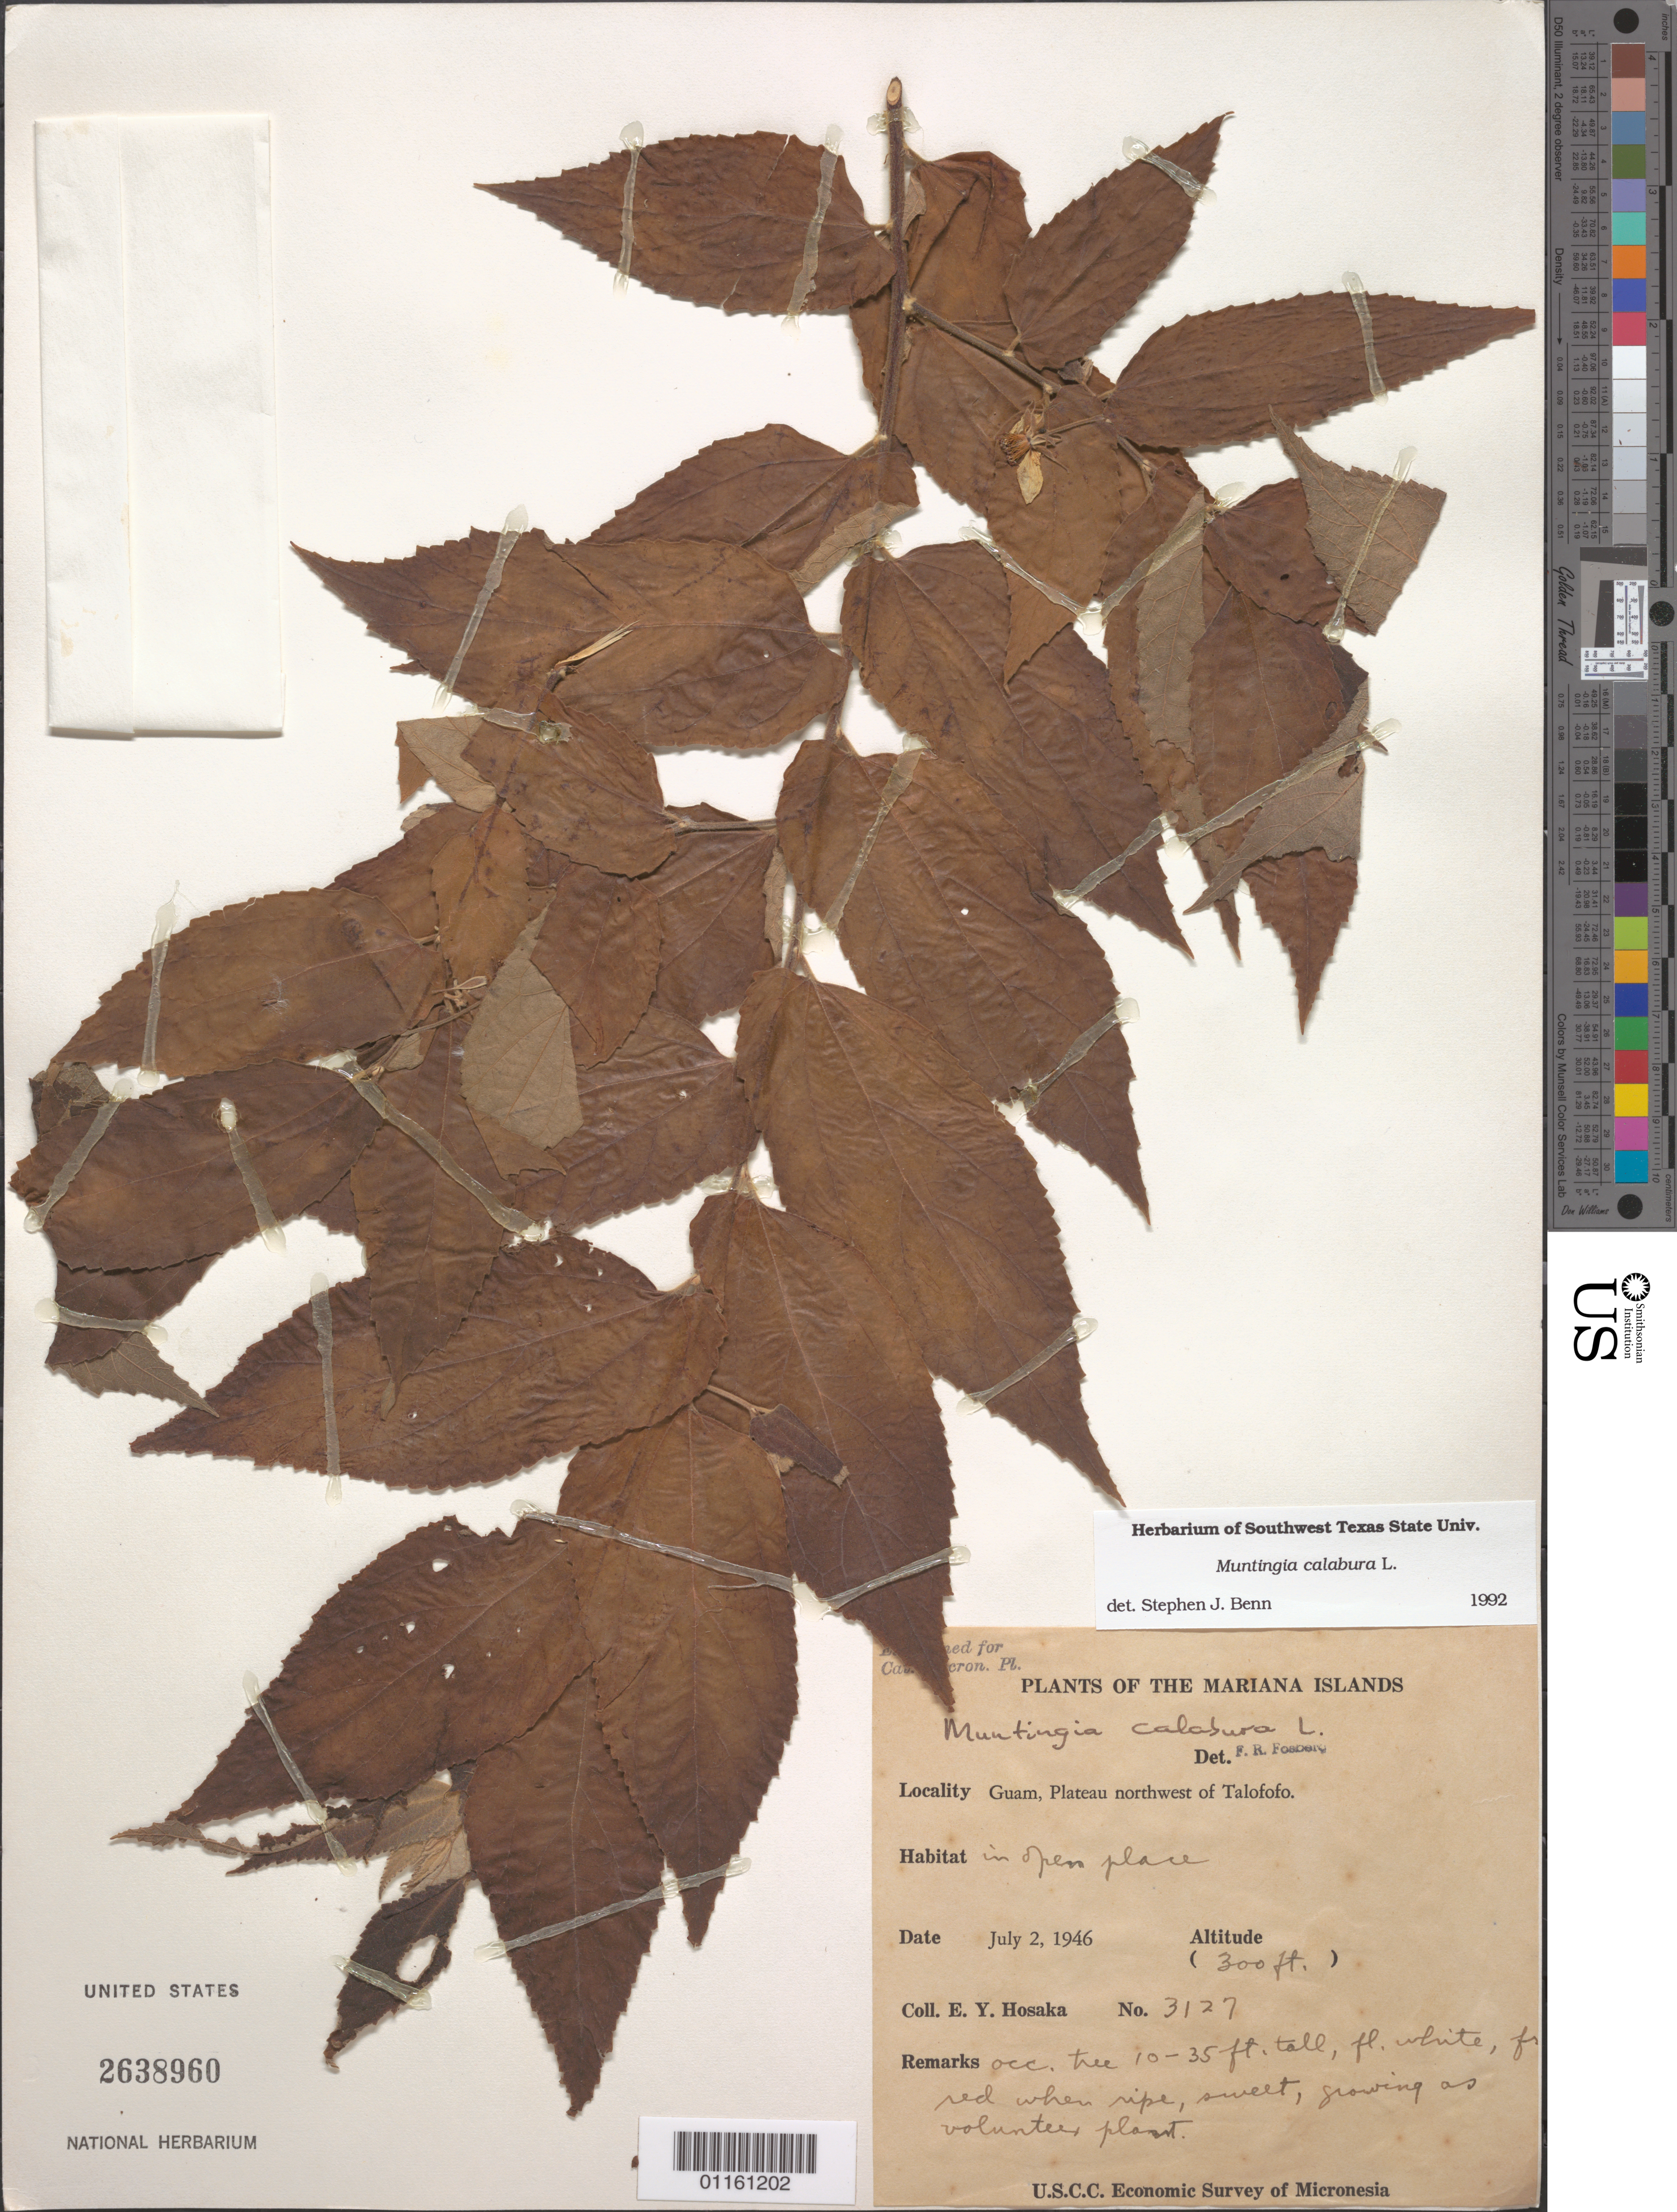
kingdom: Plantae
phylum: Tracheophyta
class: Magnoliopsida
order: Malvales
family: Muntingiaceae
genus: Muntingia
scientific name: Muntingia calabura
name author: L.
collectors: E. Y. Hosaka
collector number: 3127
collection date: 1946-07-02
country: Guam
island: Mariana Islands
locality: Plateau northwest of Talofofo.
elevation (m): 91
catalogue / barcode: US 2638960